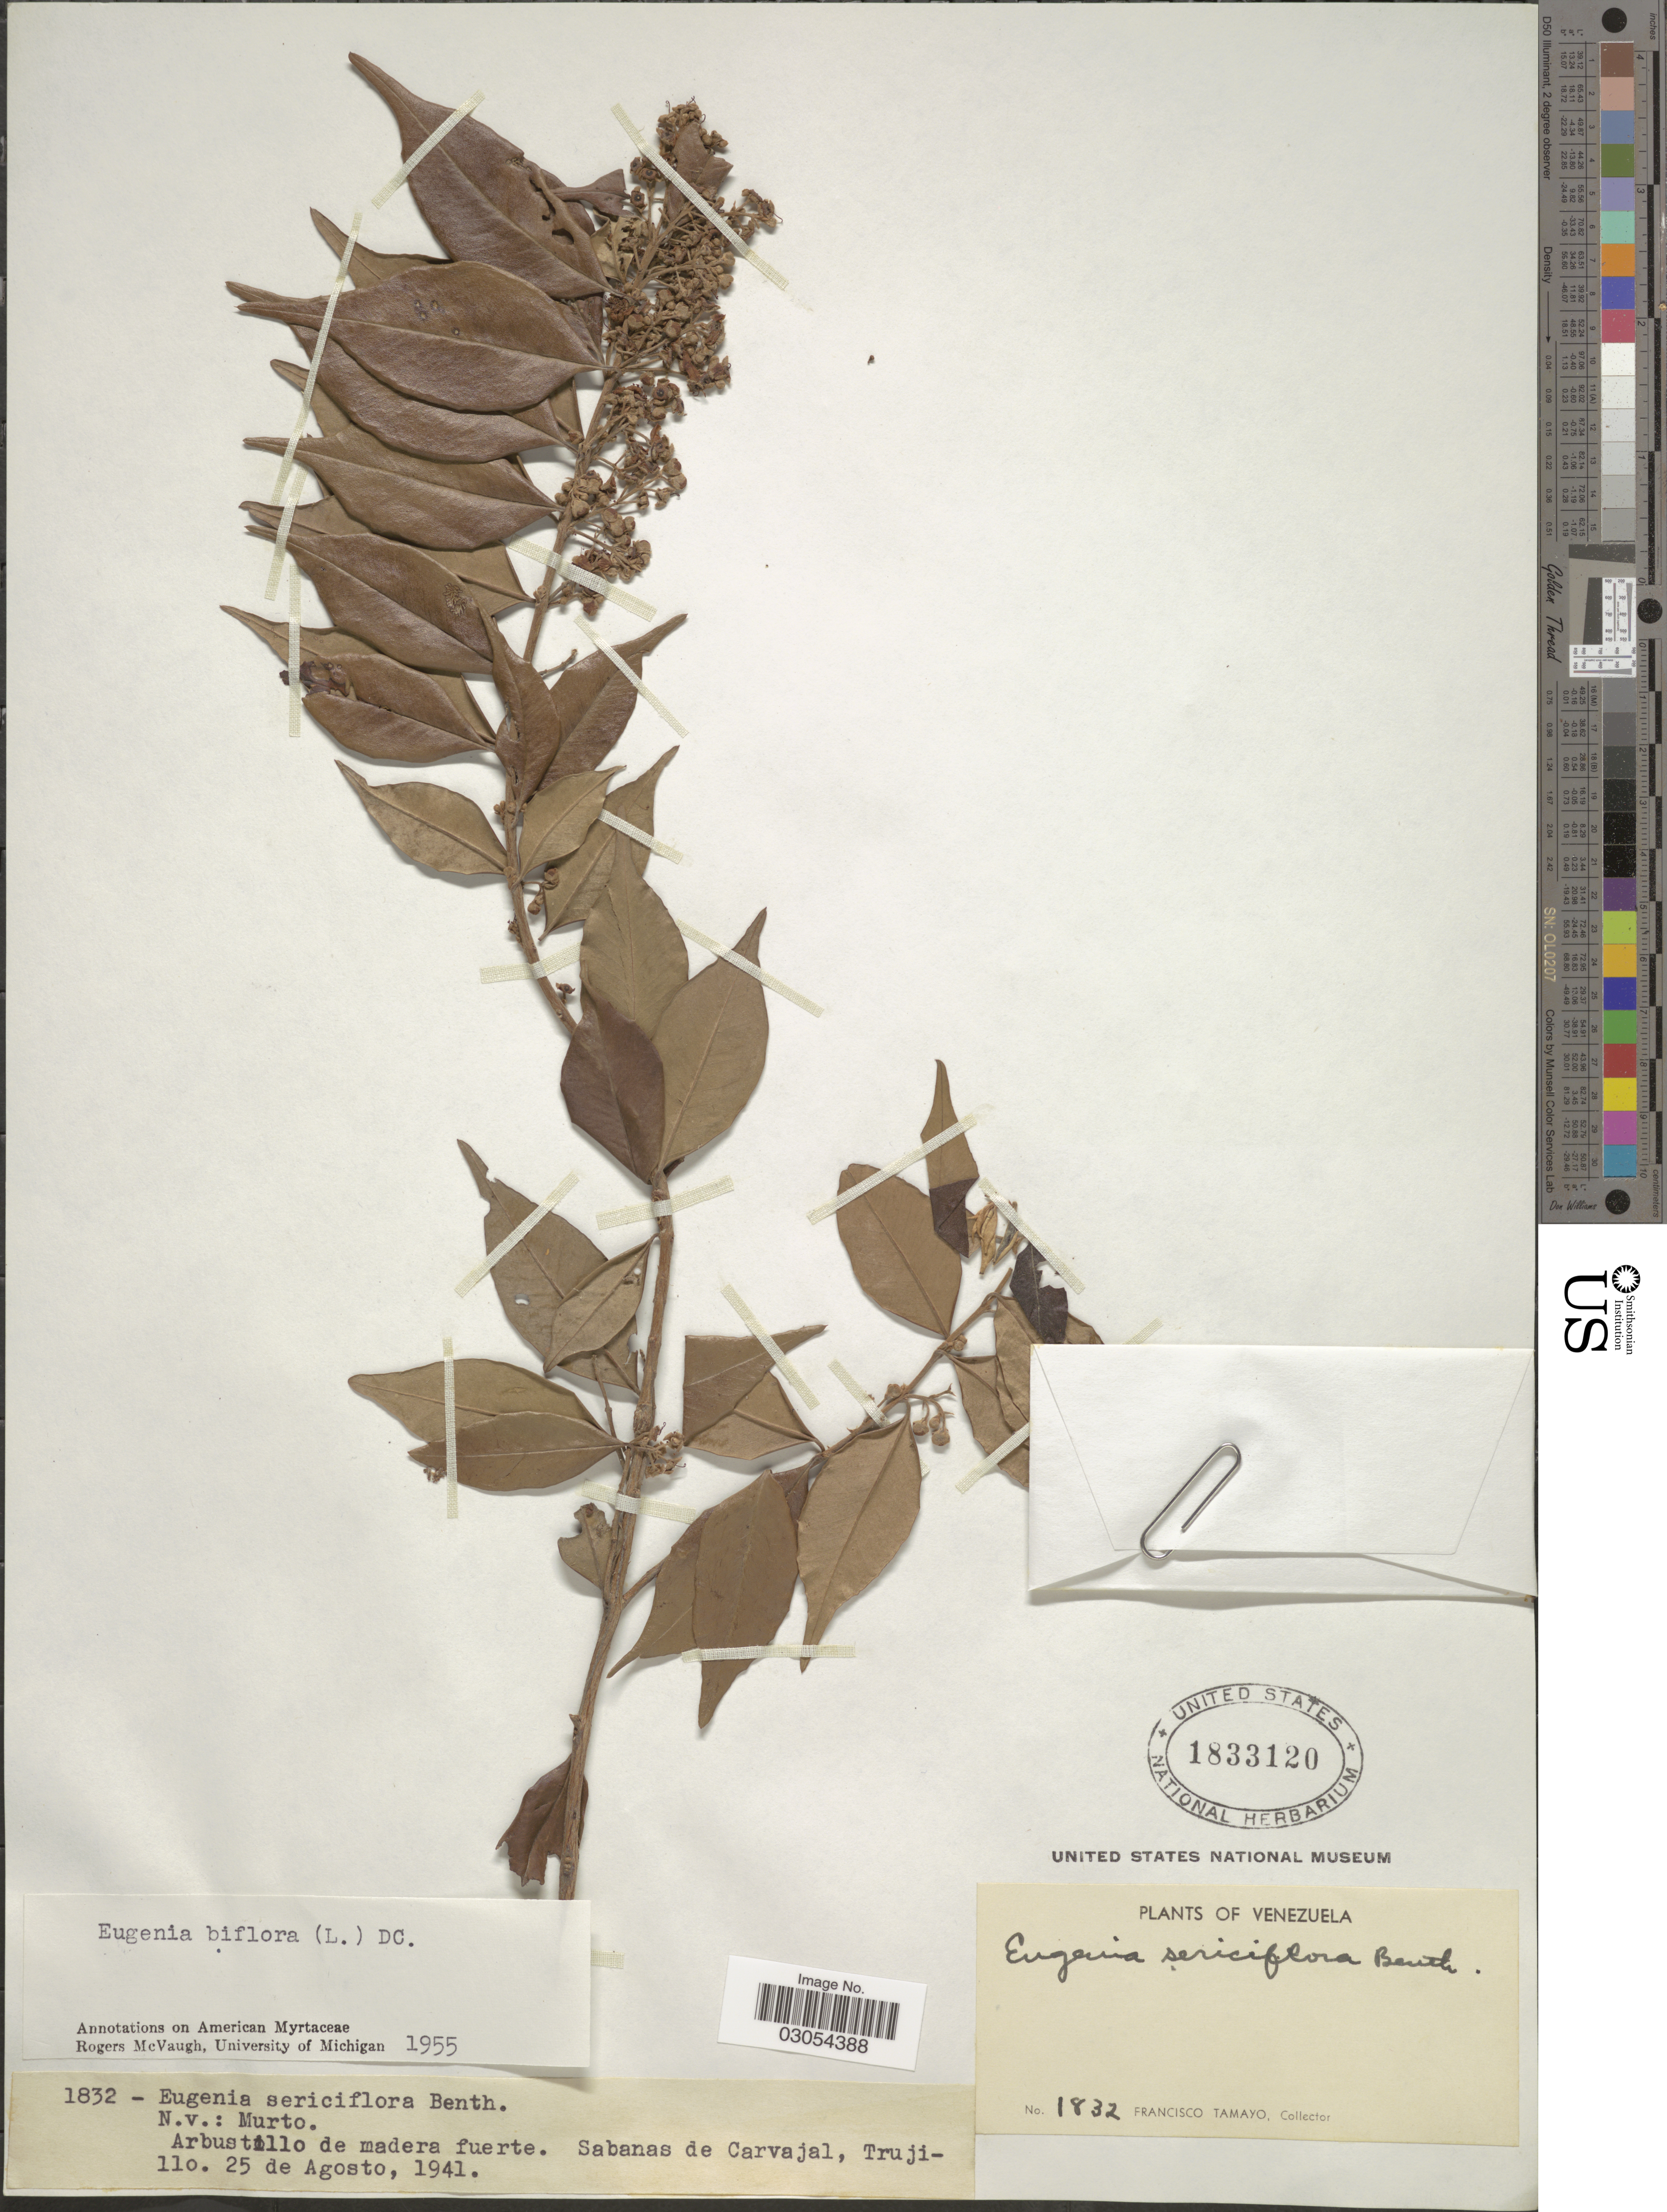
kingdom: Plantae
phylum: Tracheophyta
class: Magnoliopsida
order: Myrtales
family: Myrtaceae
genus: Eugenia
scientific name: Eugenia biflora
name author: (L.) DC.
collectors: F. Tamayo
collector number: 1832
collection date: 1941-08-25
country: Venezuela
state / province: Trujillo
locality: Sabanas de Carvajal, Trujillo.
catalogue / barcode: US 1833120